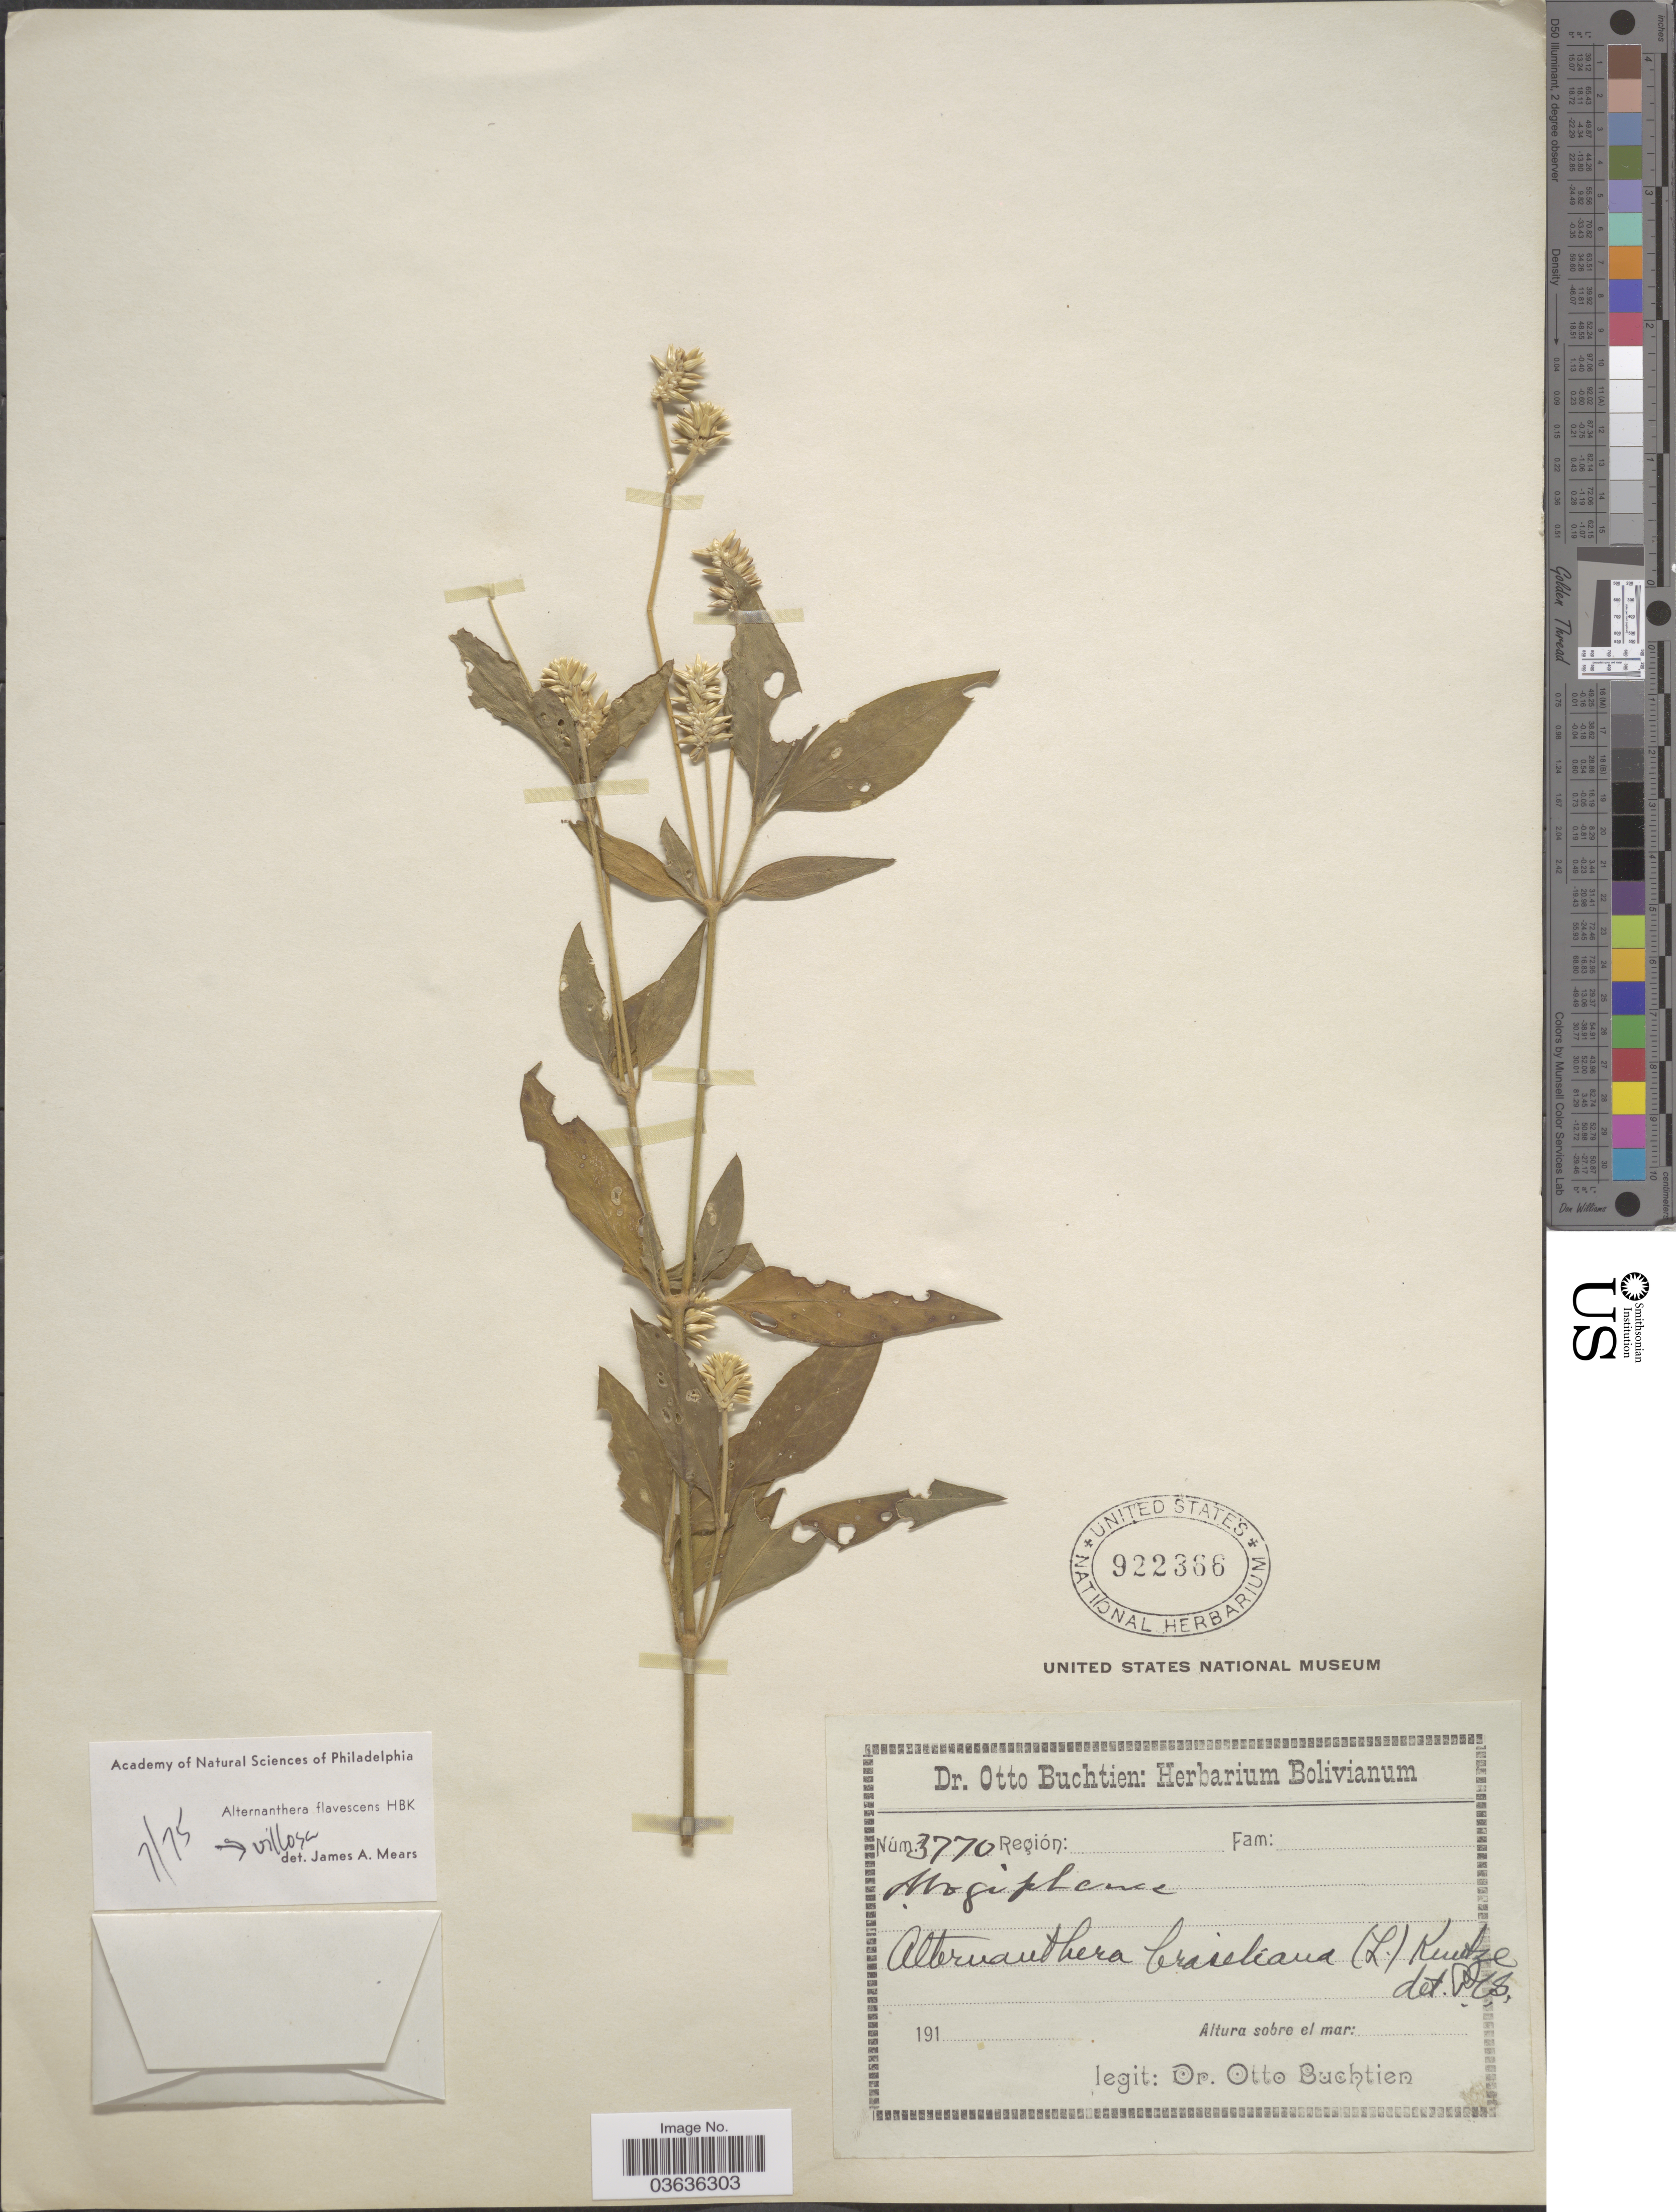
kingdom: Plantae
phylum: Tracheophyta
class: Magnoliopsida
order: Caryophyllales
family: Amaranthaceae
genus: Alternanthera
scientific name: Alternanthera flavescens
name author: Kunth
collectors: O. Buchtien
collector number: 3770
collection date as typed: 191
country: Bolivia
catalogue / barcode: US 922366